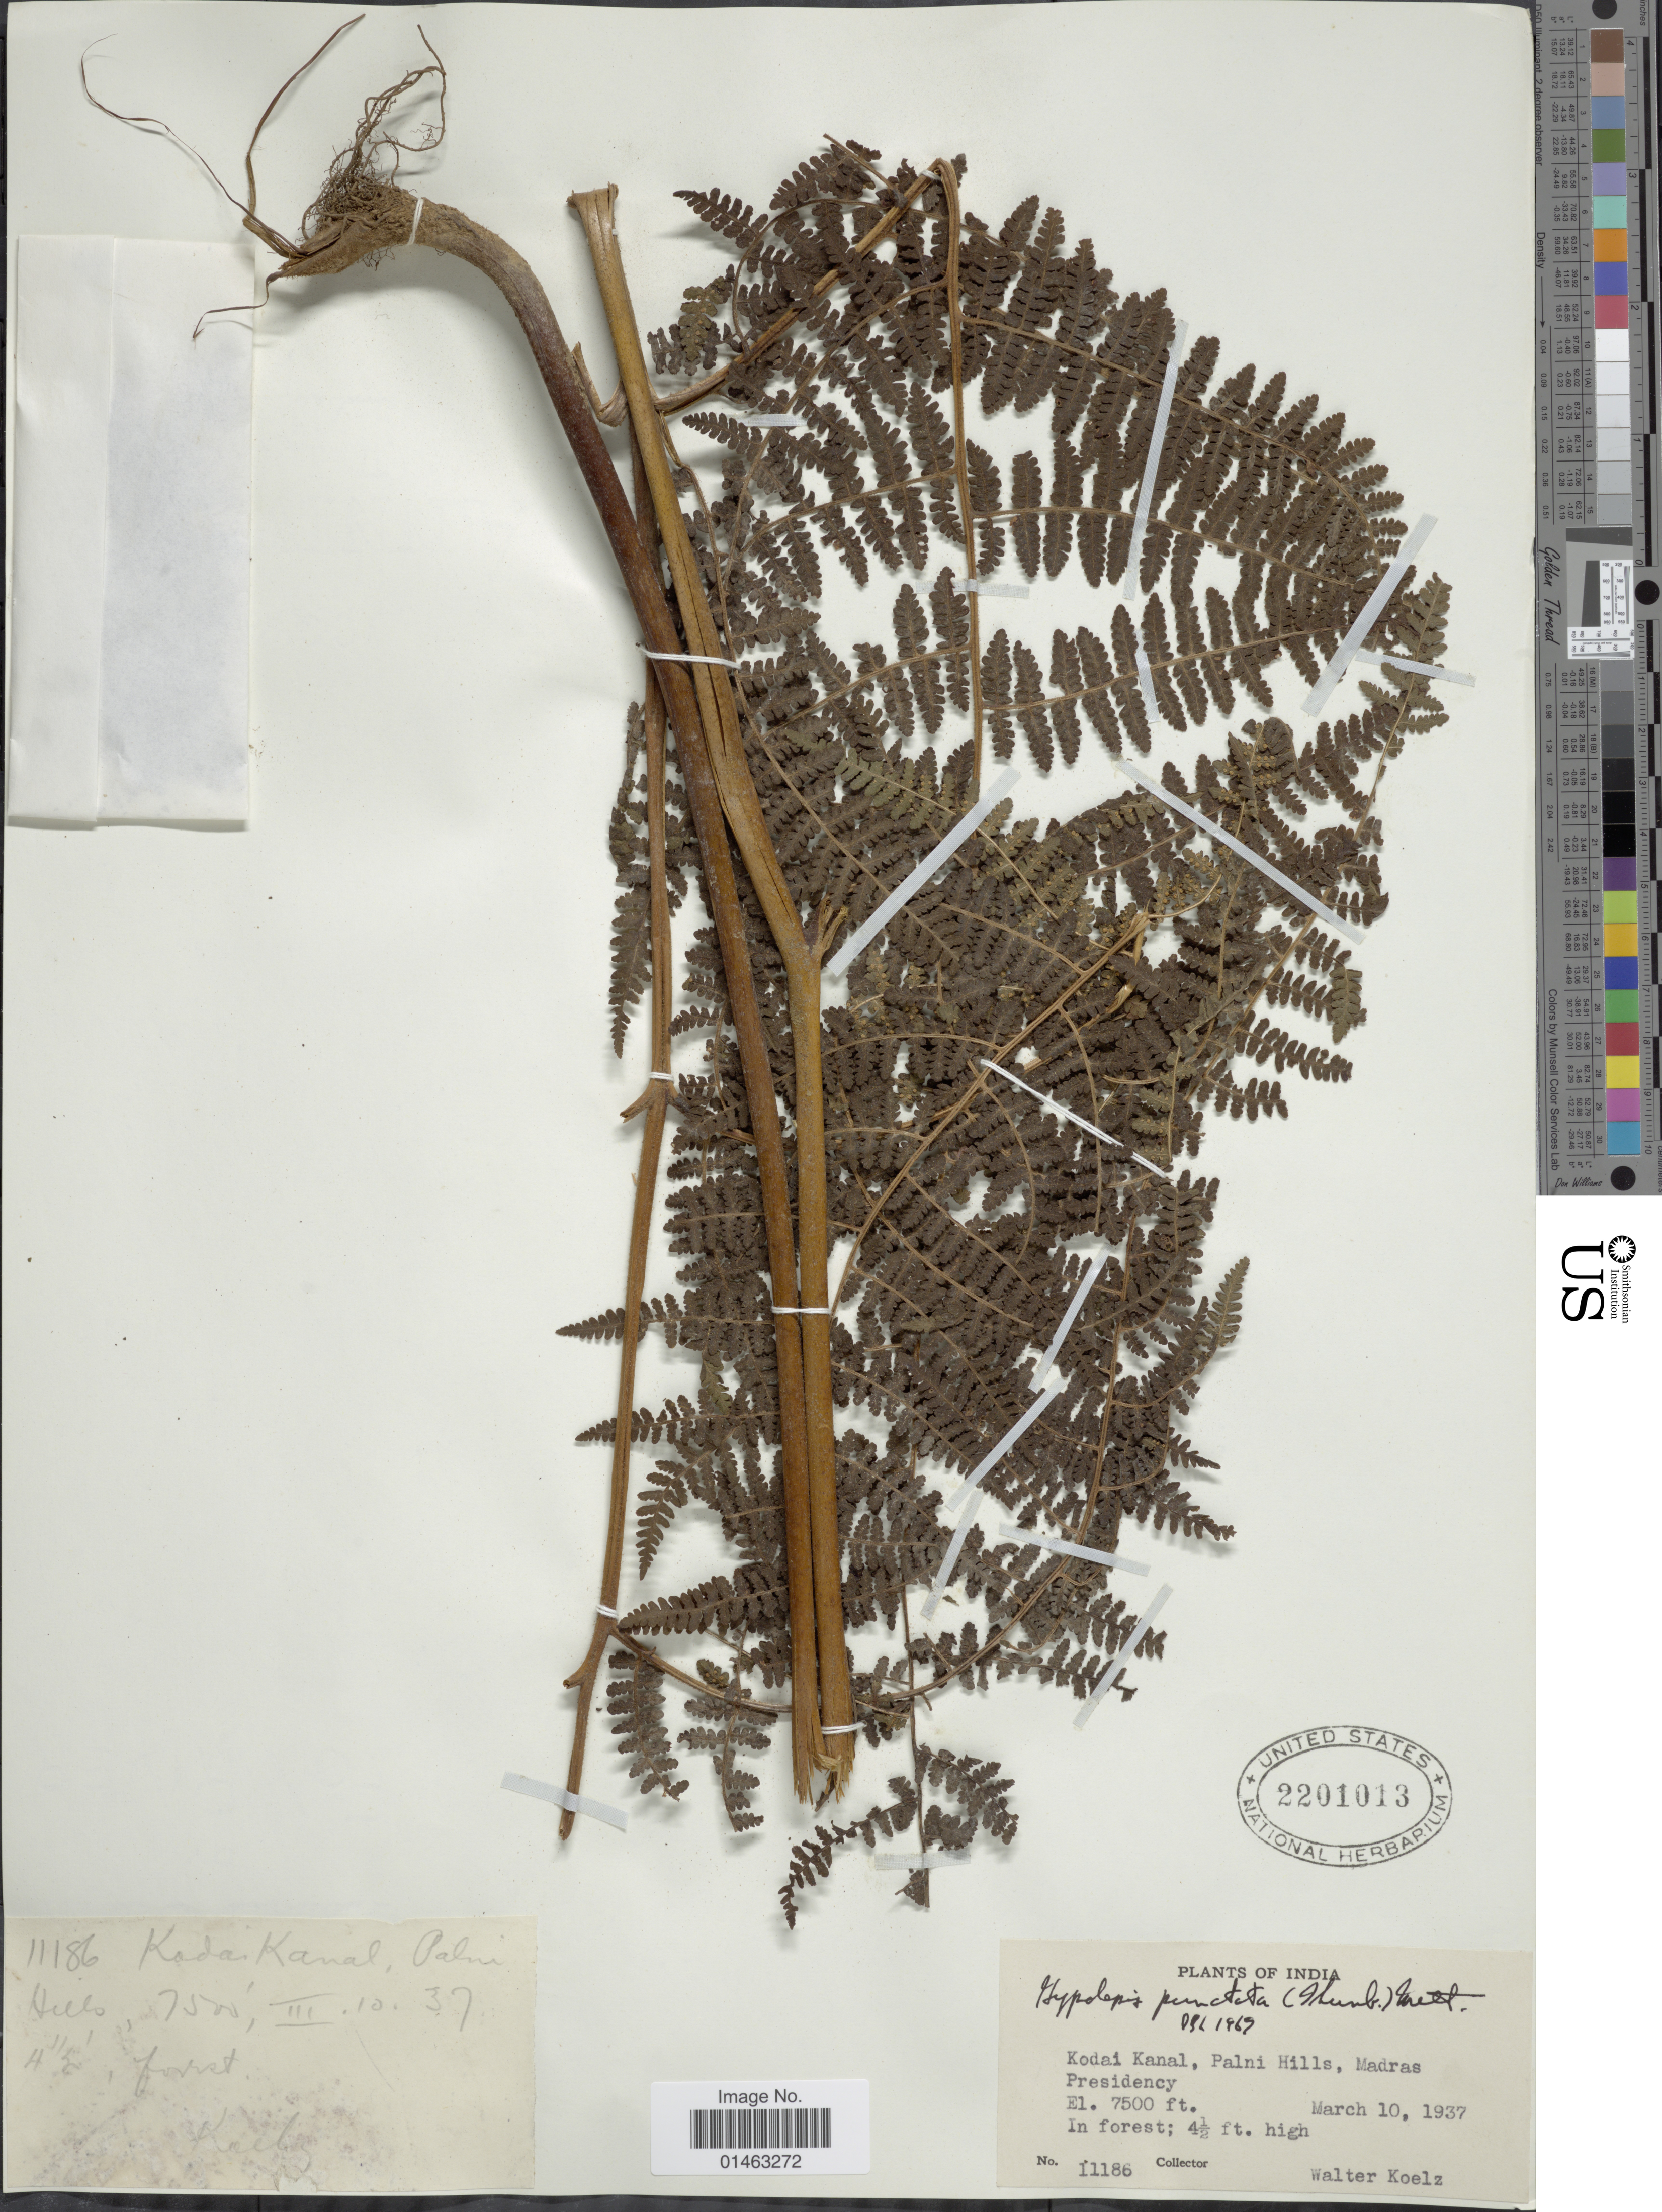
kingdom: Plantae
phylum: Tracheophyta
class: Polypodiopsida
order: Polypodiales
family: Dennstaedtiaceae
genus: Hypolepis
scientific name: Hypolepis punctata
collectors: W. N. Koelz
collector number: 11186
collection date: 1937-03-10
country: India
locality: Kodai Kanal. Palni Hills, Madras. Presidency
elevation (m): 2286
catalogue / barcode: US 2201013